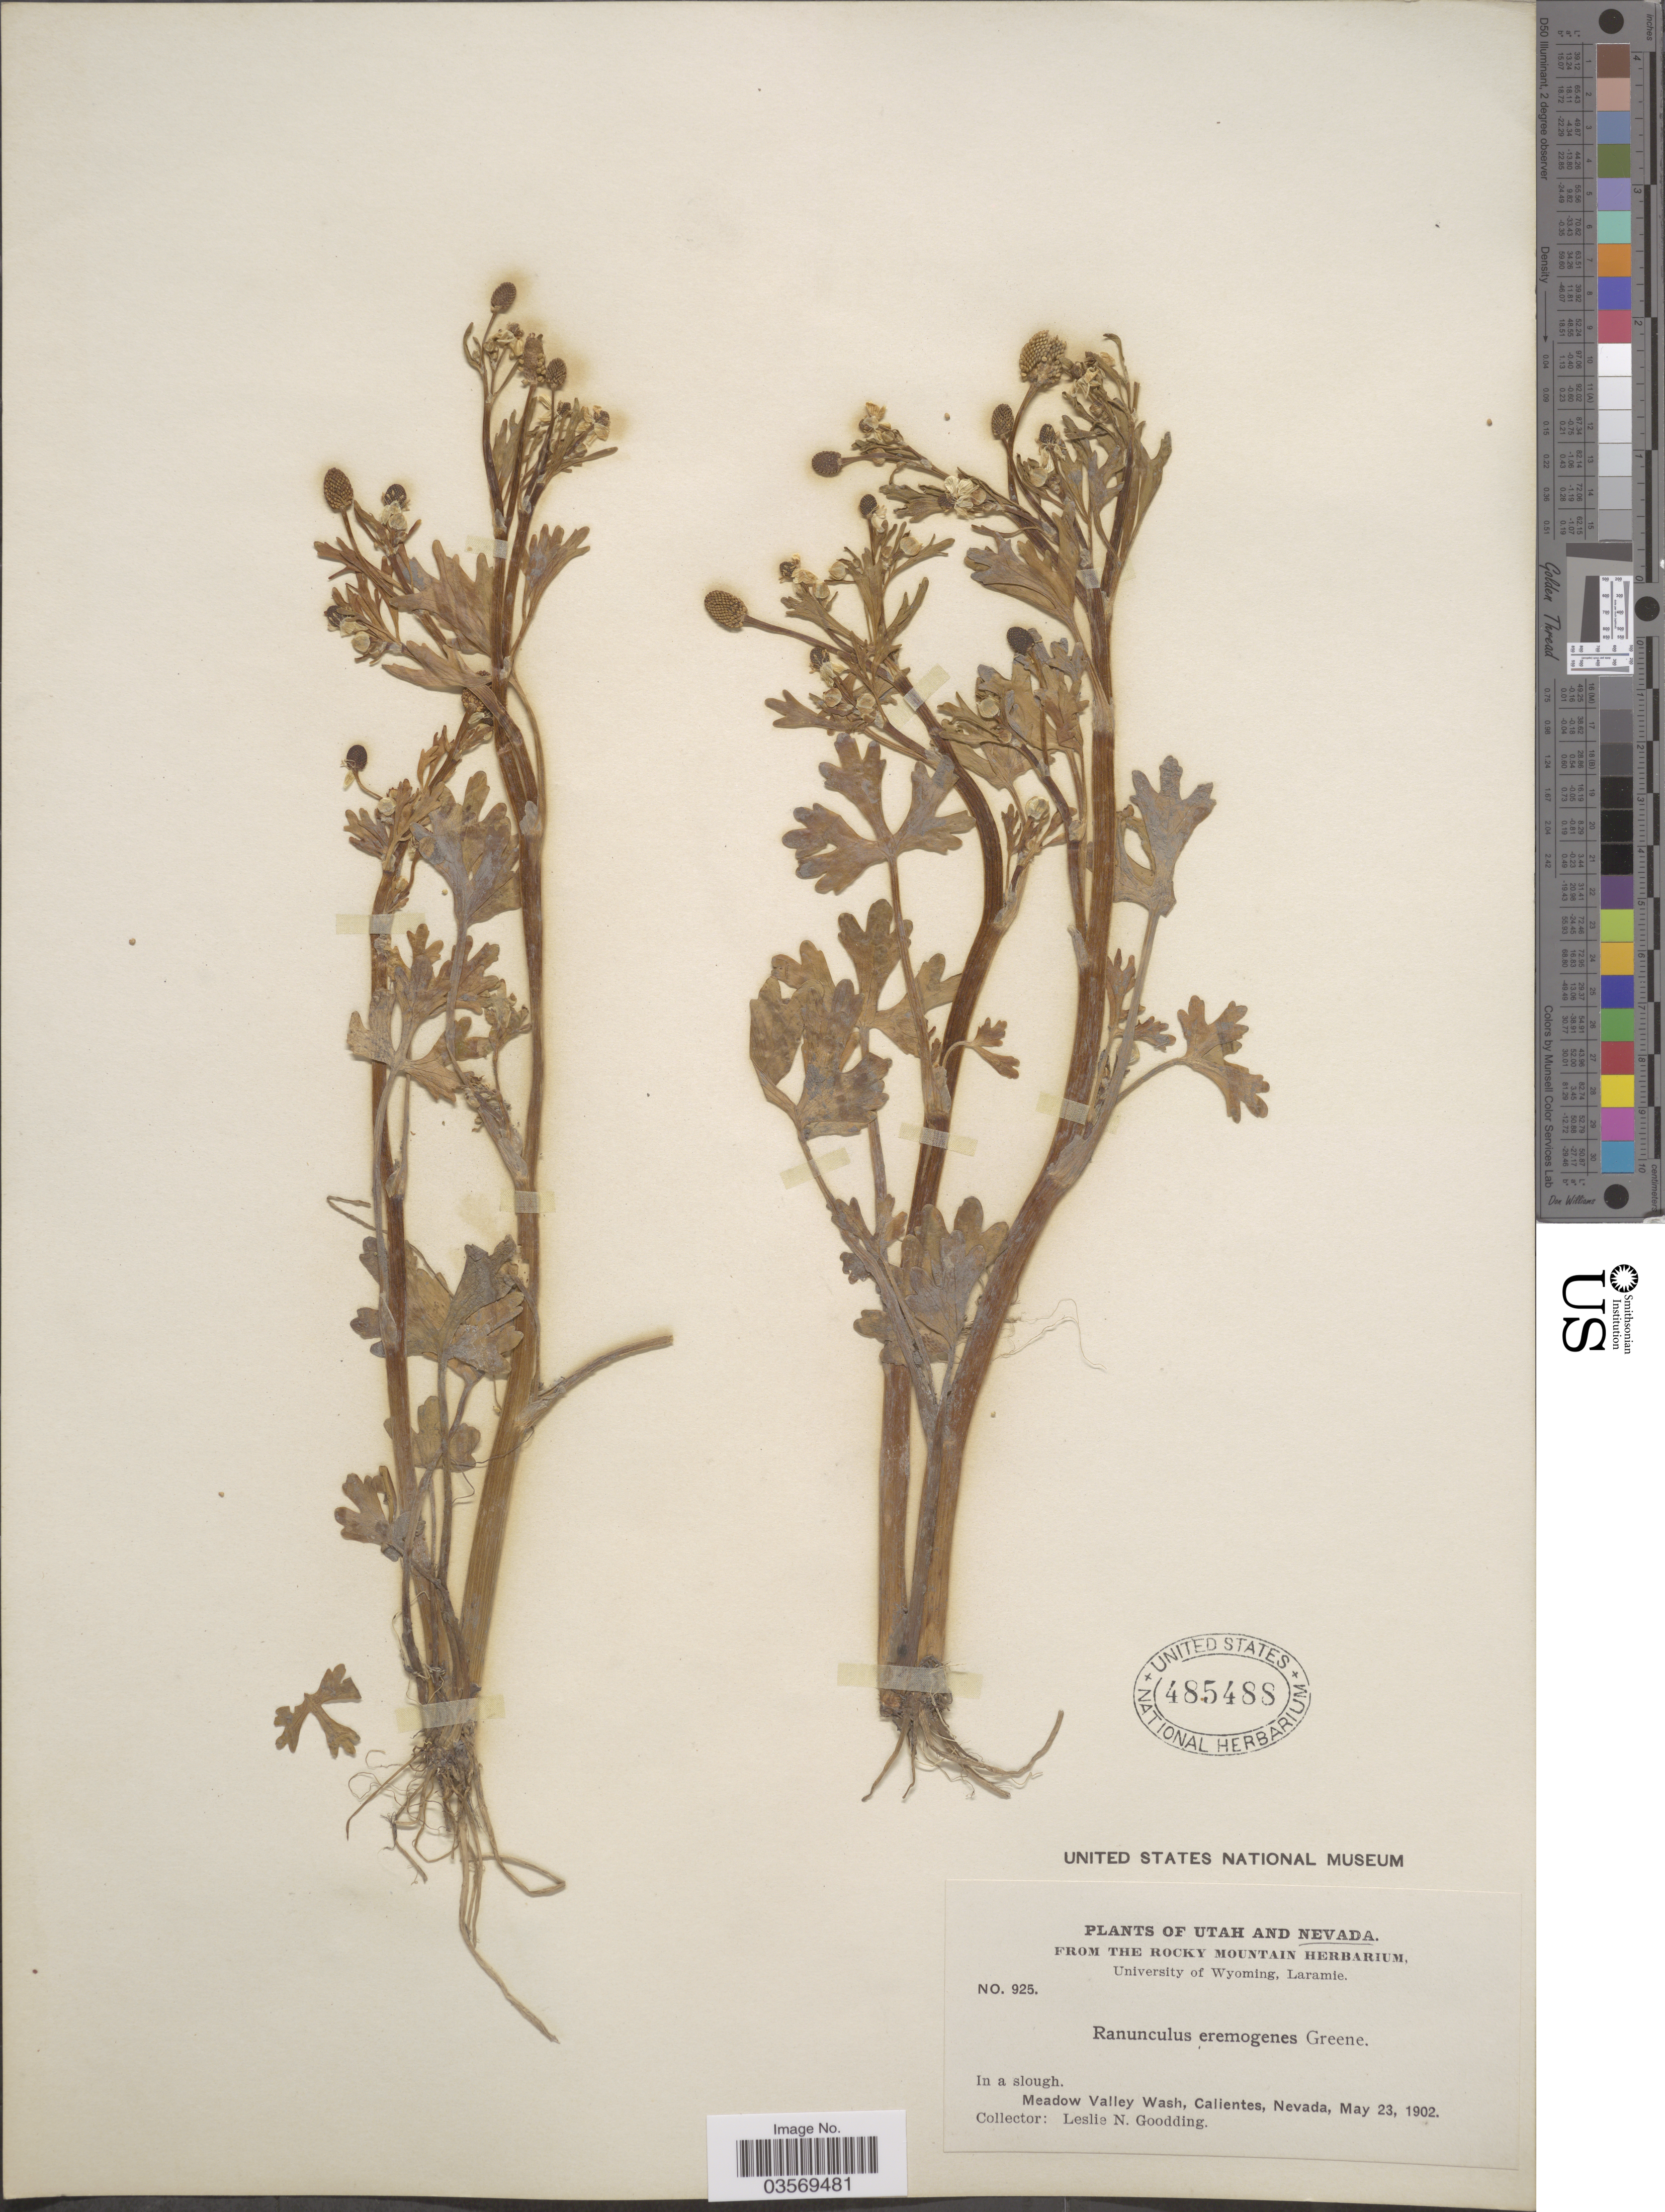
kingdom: Plantae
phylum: Tracheophyta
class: Magnoliopsida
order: Ranunculales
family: Ranunculaceae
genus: Ranunculus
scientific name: Ranunculus sceleratus var. multifidus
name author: Nutt.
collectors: L. N. Goodding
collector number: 925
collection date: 1902-05-23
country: United States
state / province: Nevada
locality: Meadow Valley Wash, Calientes.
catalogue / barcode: US 485488